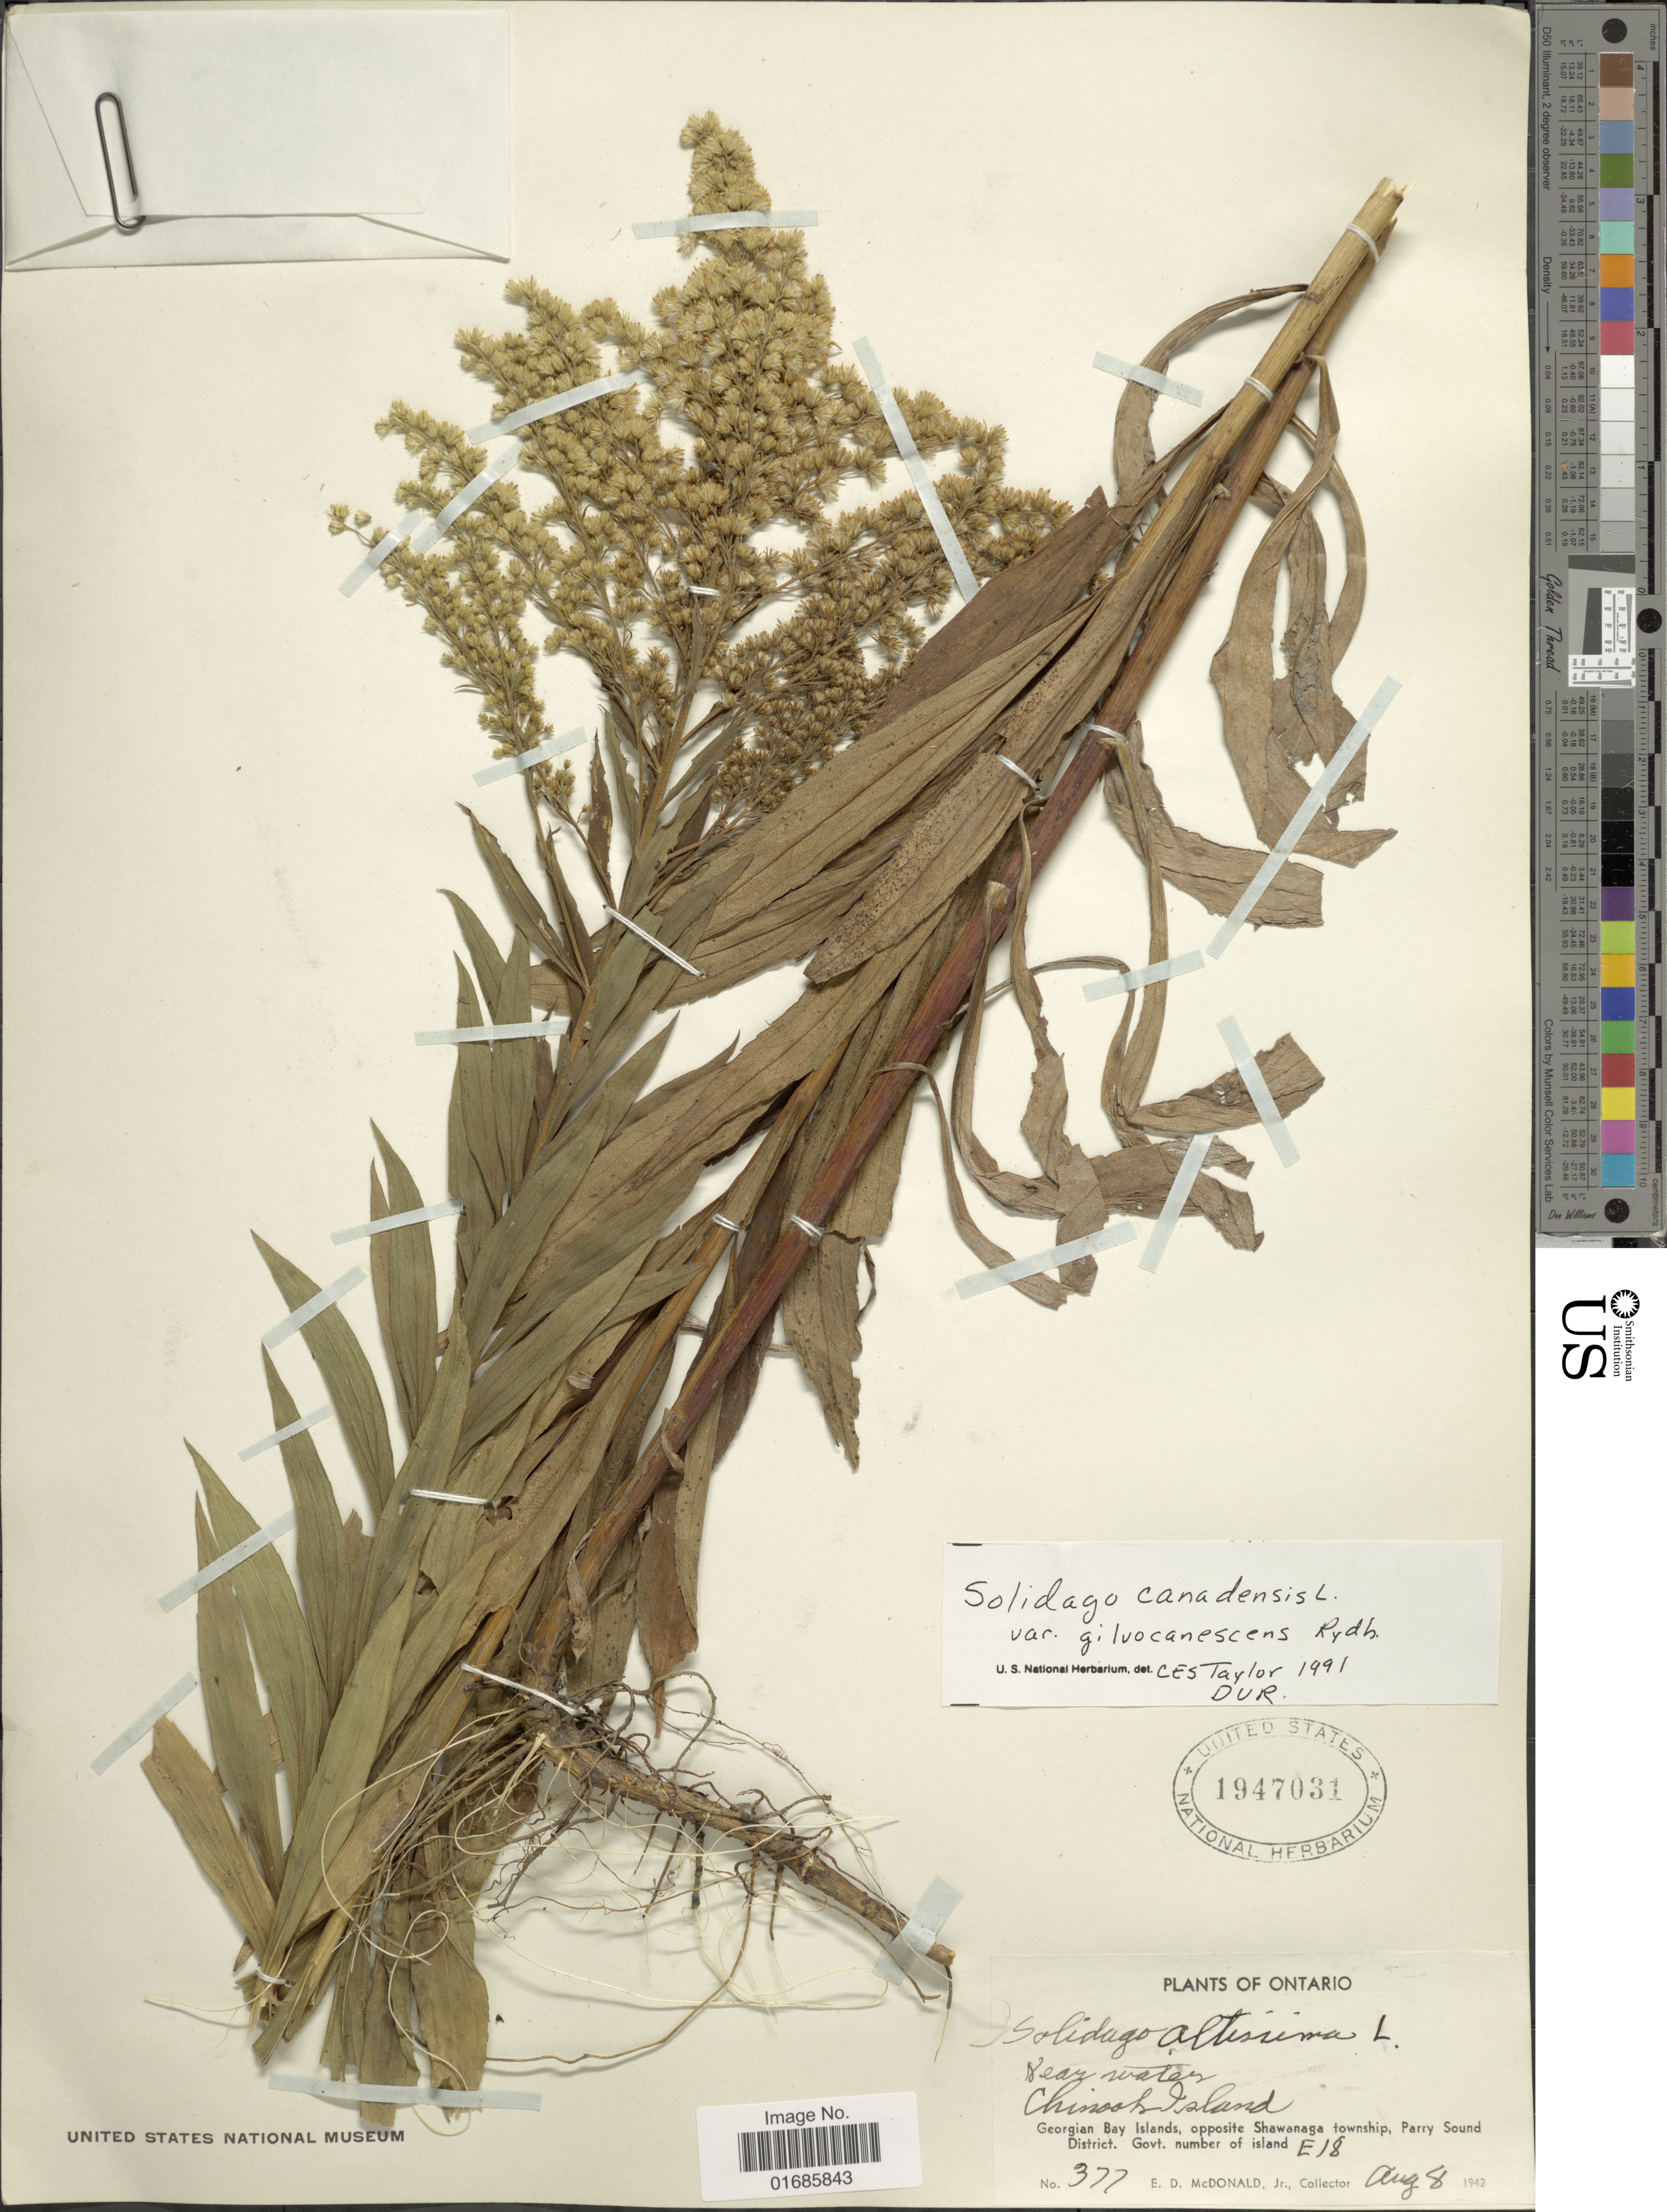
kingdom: Plantae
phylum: Tracheophyta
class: Magnoliopsida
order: Asterales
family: Asteraceae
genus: Solidago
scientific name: Solidago canadensis var. scabra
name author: (Muhl. ex Willd.) Torr. & A. Gray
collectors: E. D. McDonald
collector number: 377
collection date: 1942-08-08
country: Canada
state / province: Ontario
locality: Chinoah Island, Georgian Bay Islands, opposite Shawanaga township, Parry Sound District, Govt. number of island E18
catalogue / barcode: US 1947031